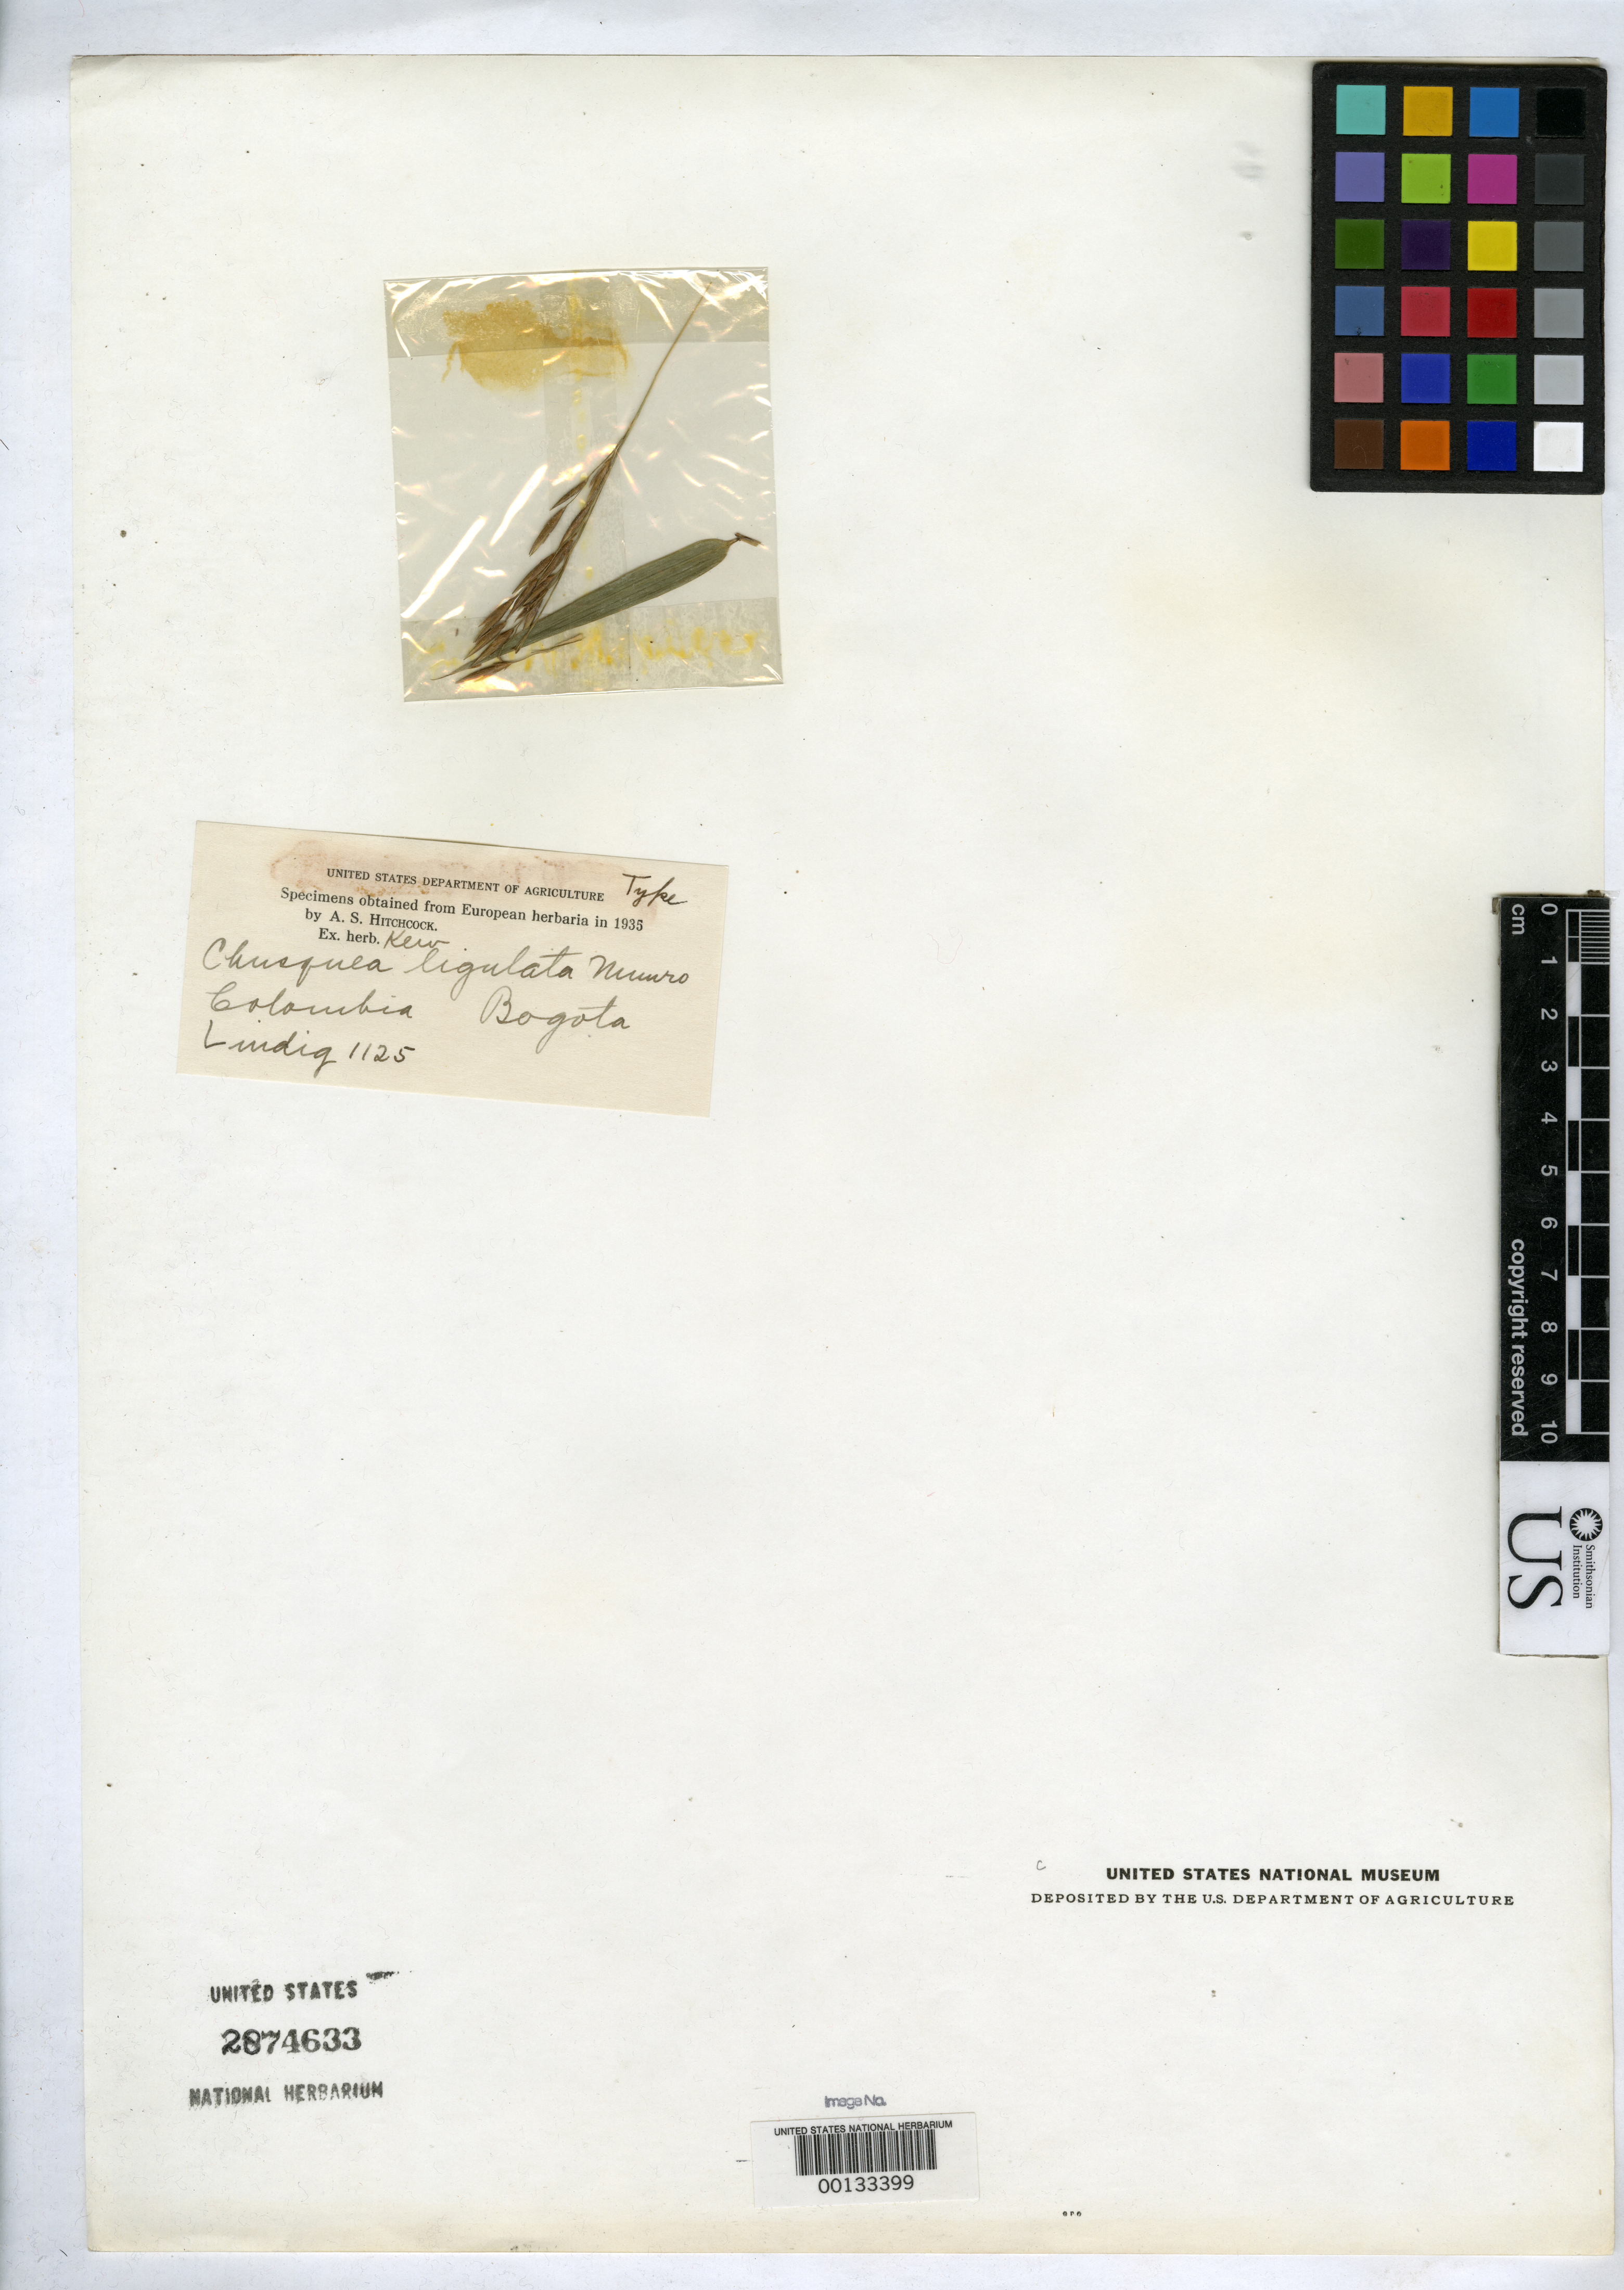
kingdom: Plantae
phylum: Tracheophyta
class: Liliopsida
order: Poales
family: Poaceae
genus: Chusquea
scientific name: Chusquea ligulata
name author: Munro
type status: Isolectotype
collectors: A. Lindig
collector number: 1125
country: Colombia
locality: Bogota.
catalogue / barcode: US 2874633